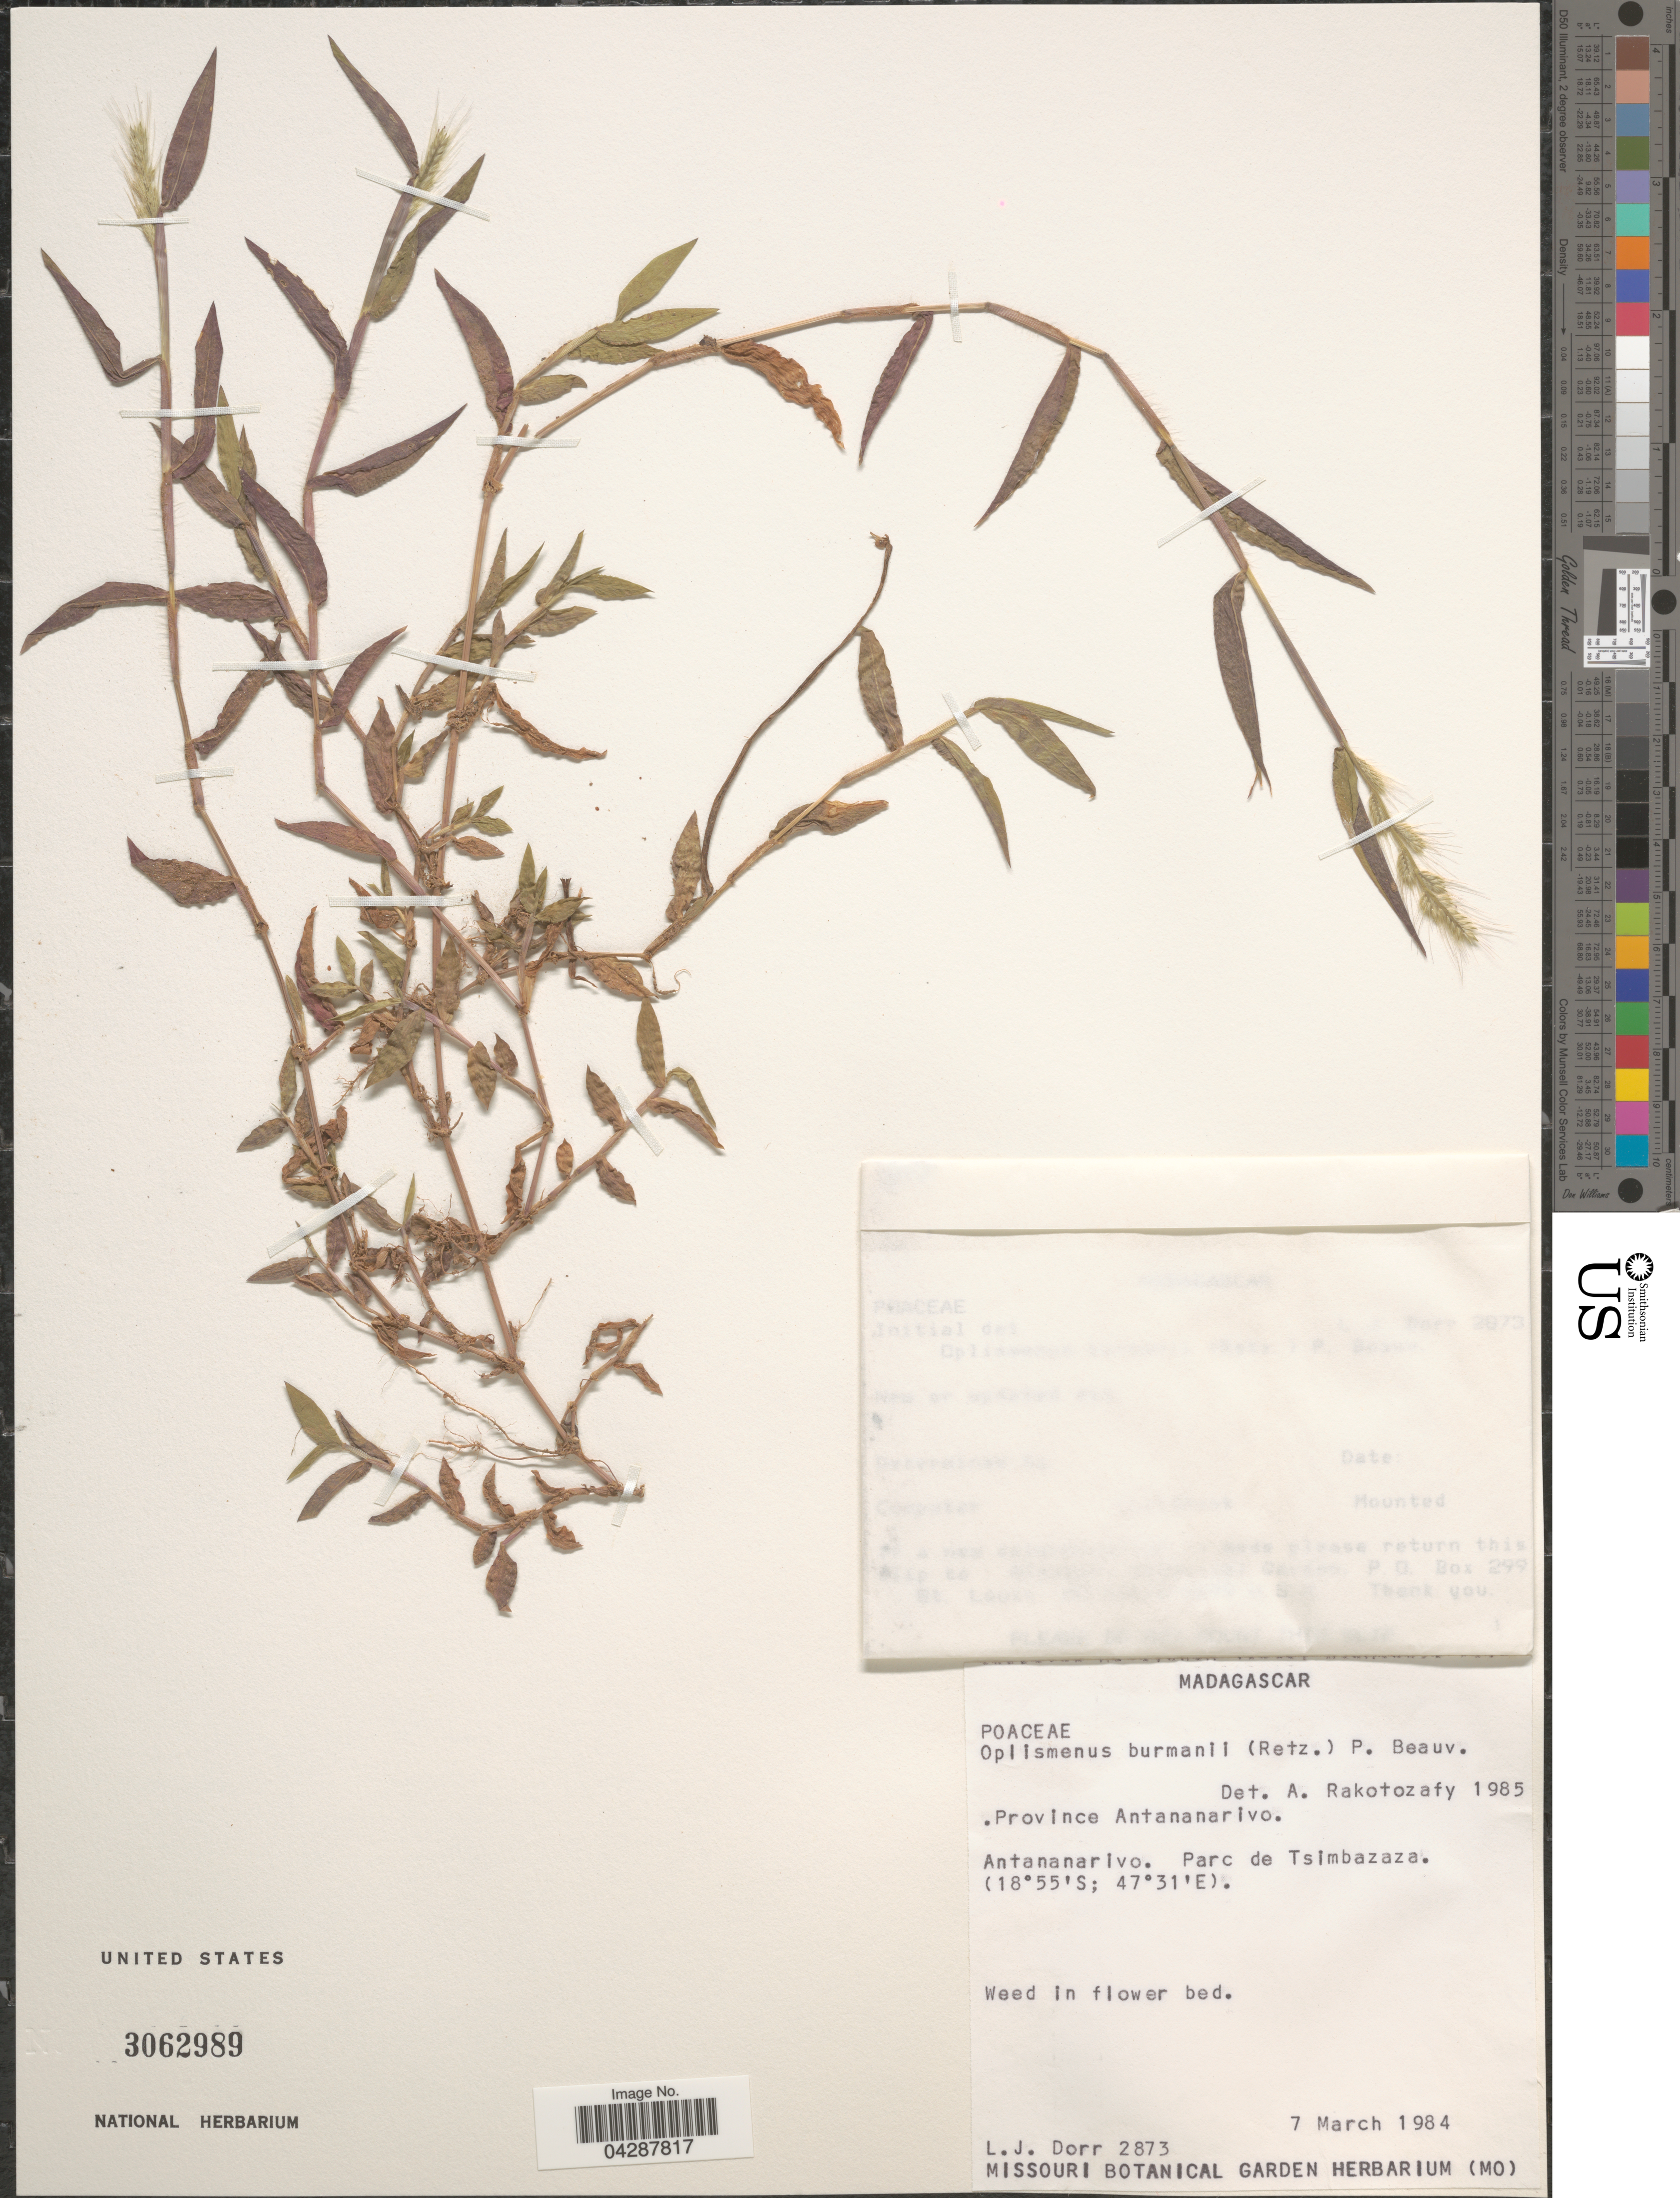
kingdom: Plantae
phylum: Tracheophyta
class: Liliopsida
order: Poales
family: Poaceae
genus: Oplismenus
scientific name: Oplismenus burmannii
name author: (Retz.) P. Beauv.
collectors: L. J. Dorr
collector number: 2873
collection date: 1984-03-07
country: Madagascar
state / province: Analamanga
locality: Antananarivo. Parc de Tsimbazaza.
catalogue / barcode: US 3062989